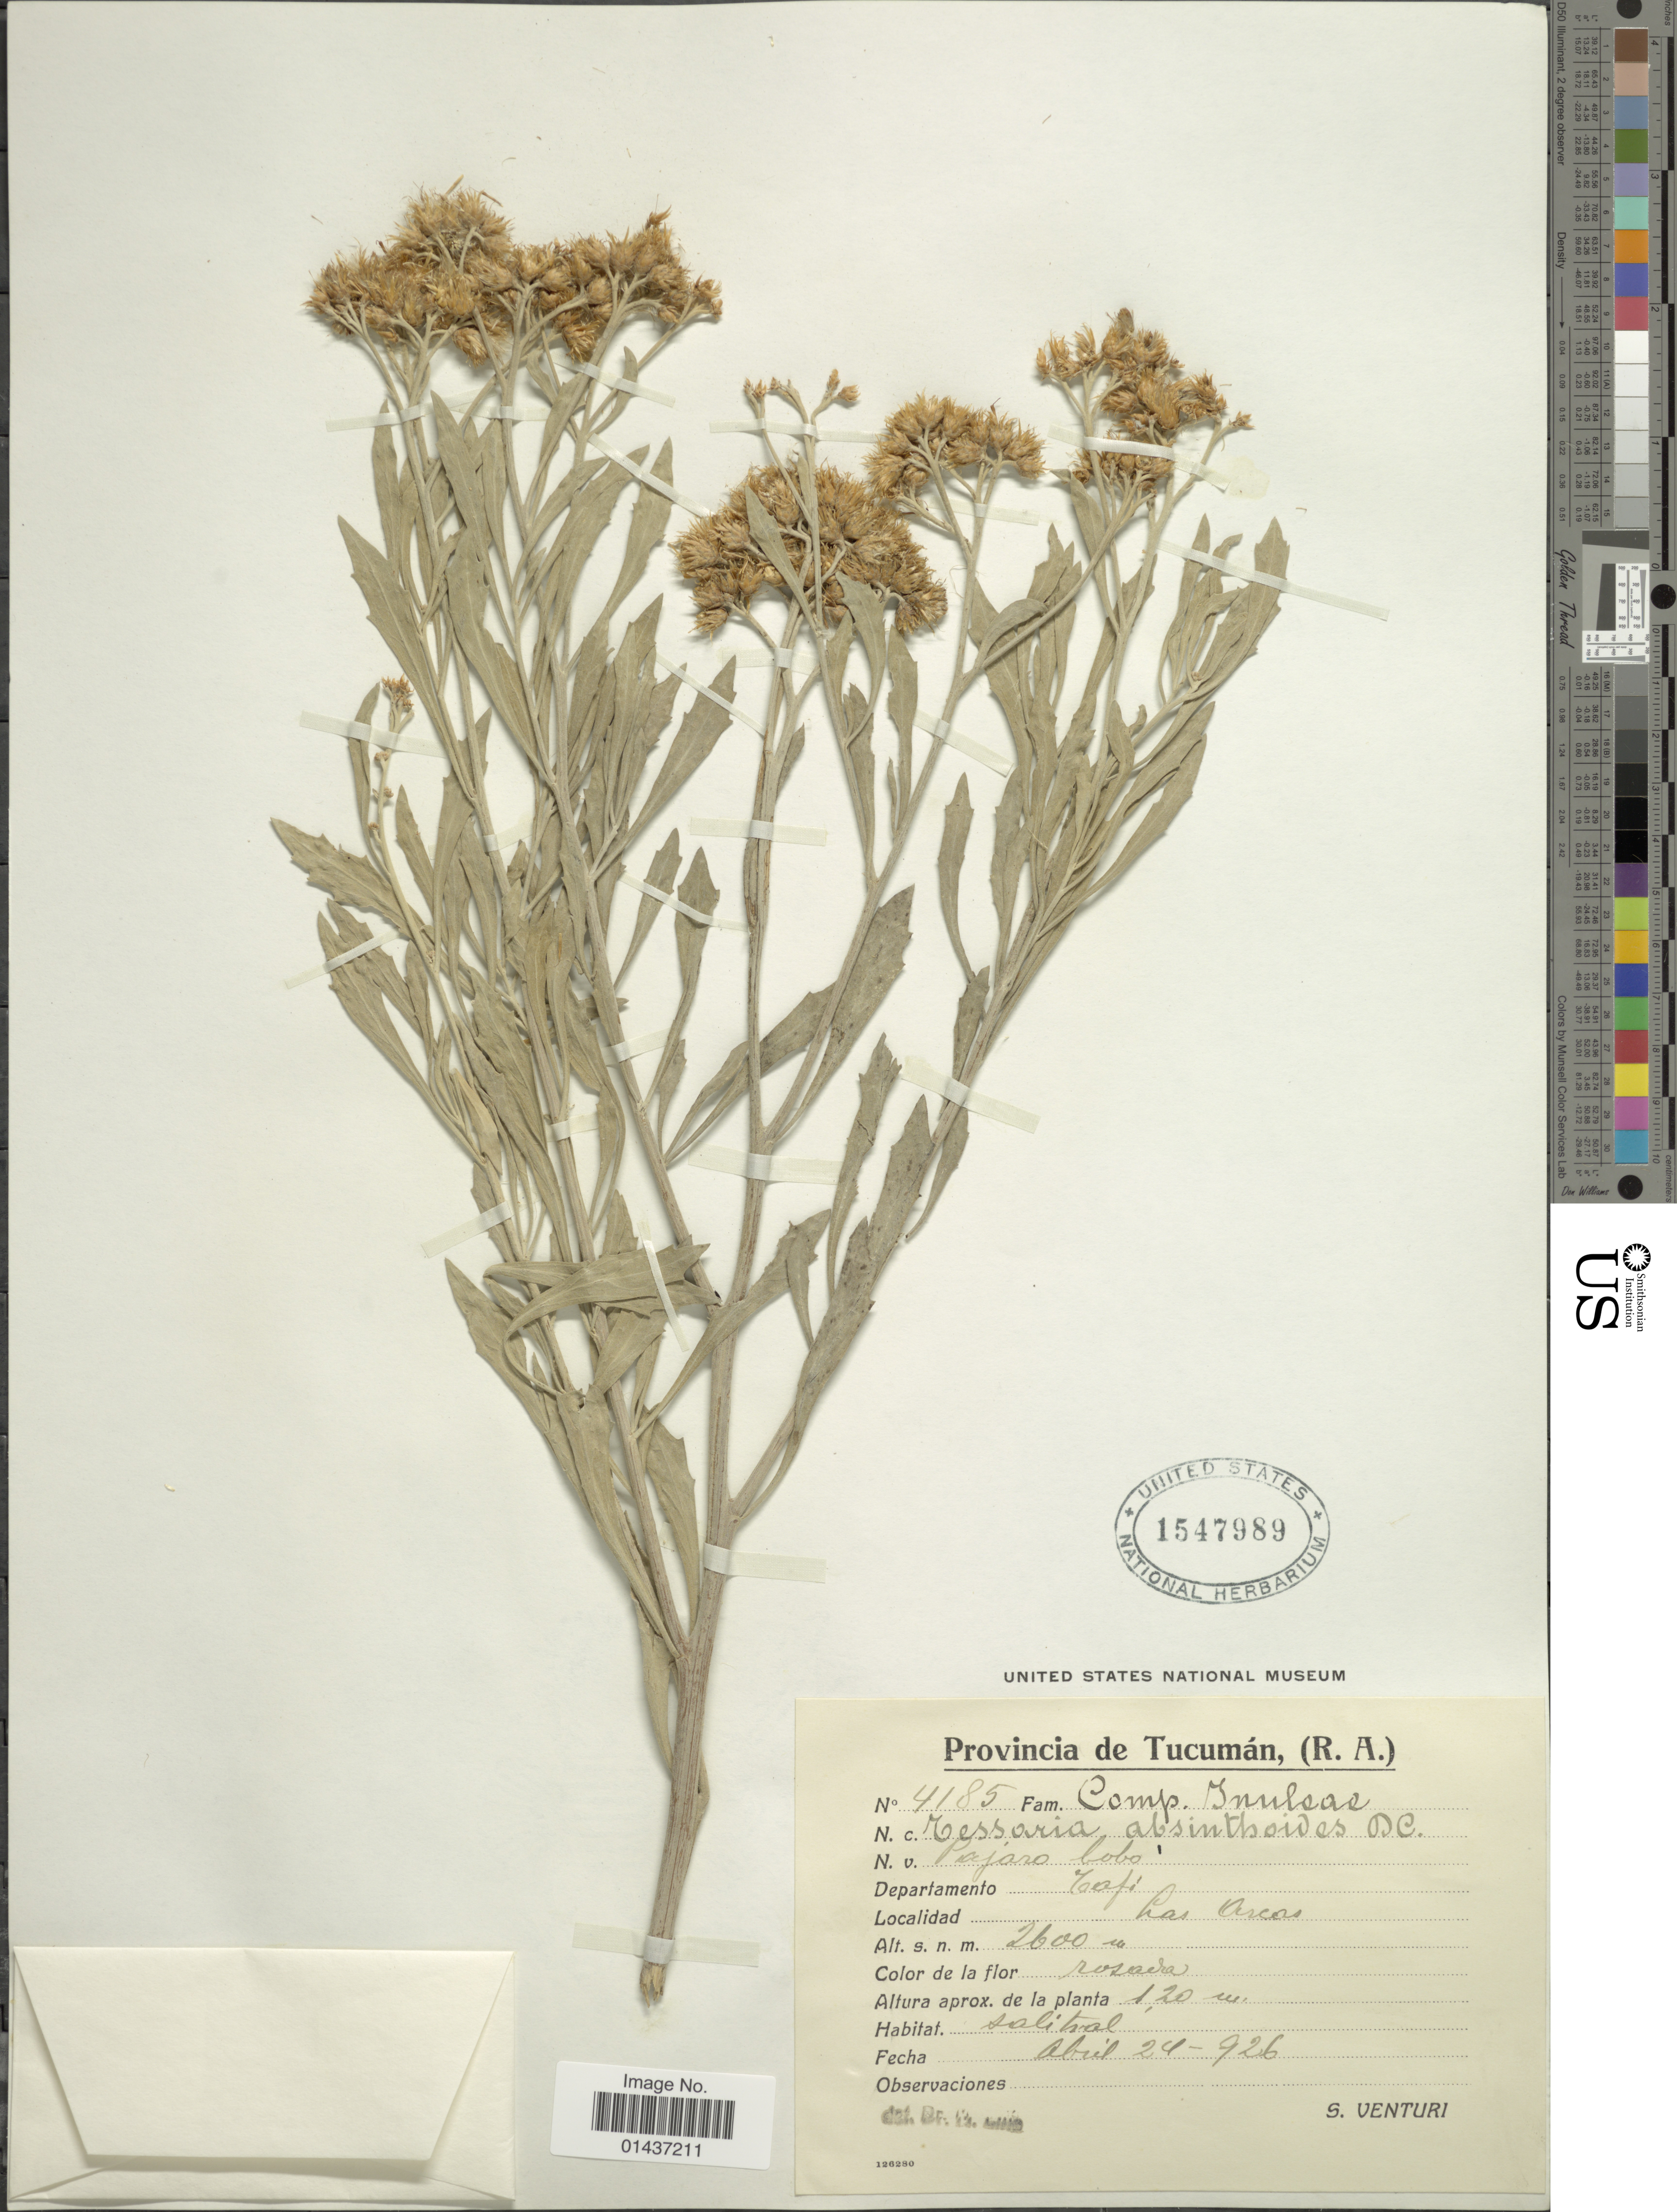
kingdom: Plantae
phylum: Tracheophyta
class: Magnoliopsida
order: Asterales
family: Asteraceae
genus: Tessaria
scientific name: Tessaria absinthioides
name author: (Hook. & Arn.) DC.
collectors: S. Venturi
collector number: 4185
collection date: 1926-04-24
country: Argentina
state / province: Tucumán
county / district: Tafí Viejo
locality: Las Arcas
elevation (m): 2600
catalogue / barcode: US 1547989